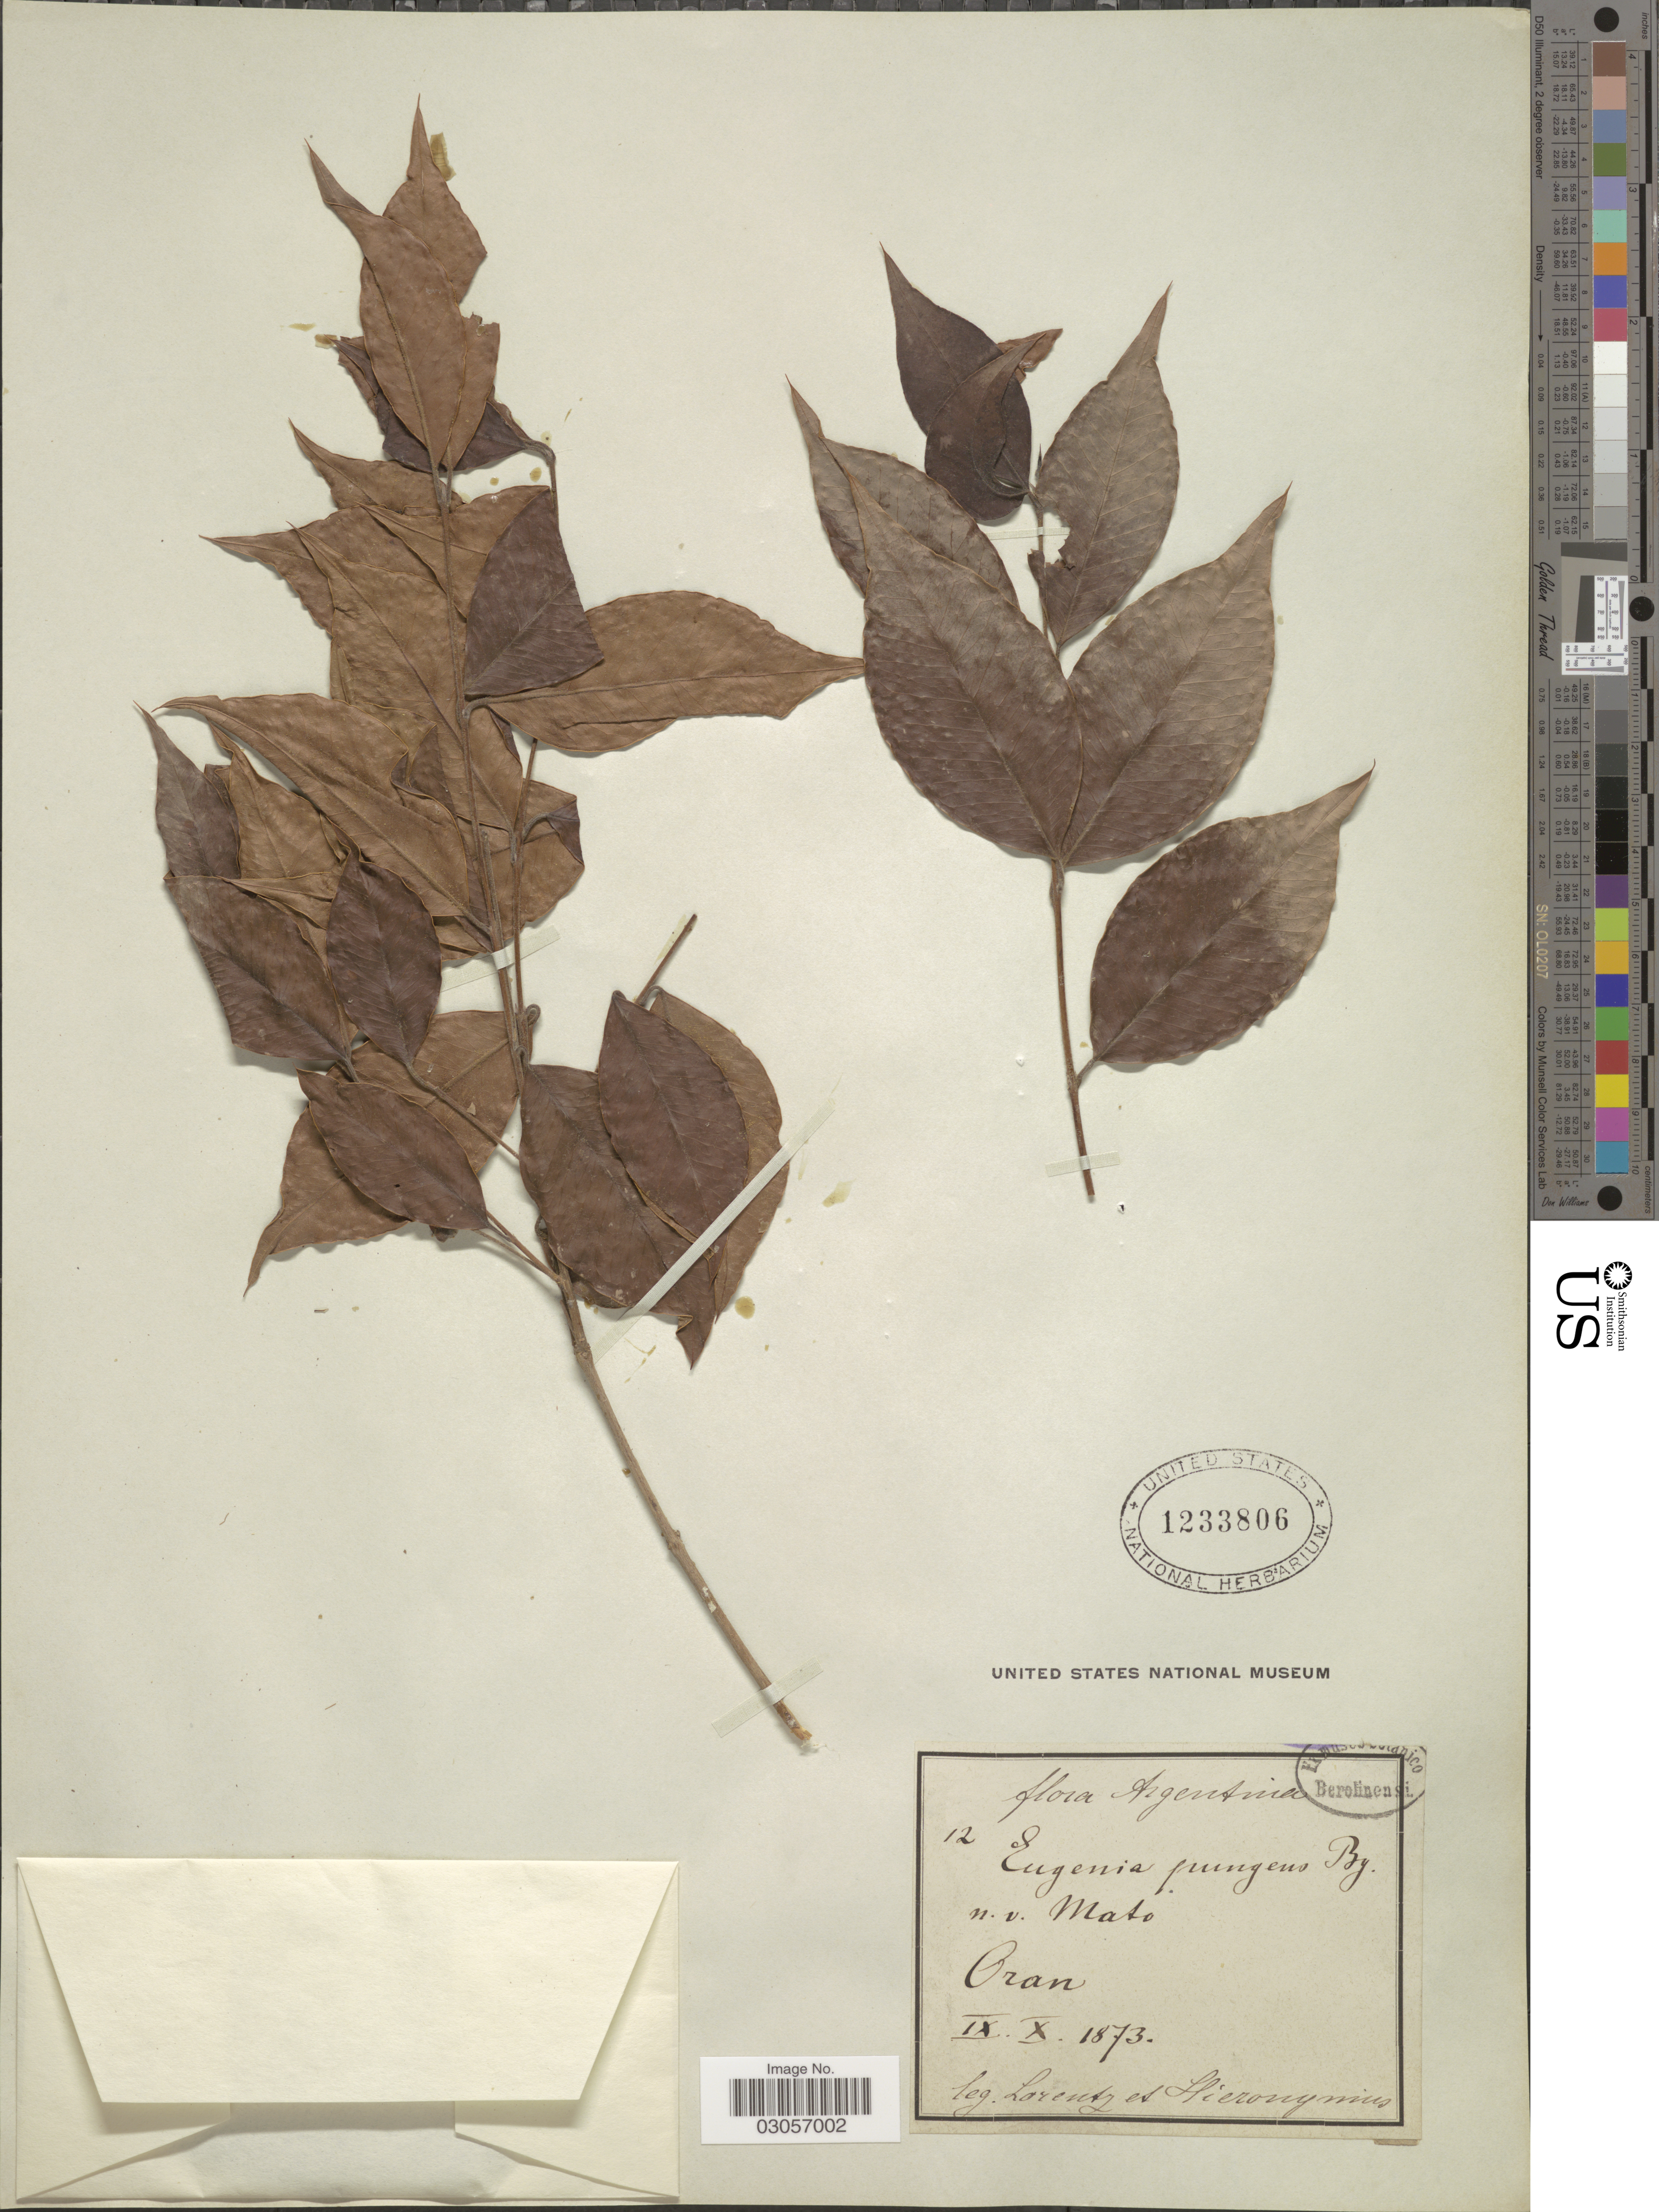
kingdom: Plantae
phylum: Tracheophyta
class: Magnoliopsida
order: Myrtales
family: Myrtaceae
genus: Myrcianthes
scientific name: Myrcianthes pungens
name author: (O. Berg) D. Legrand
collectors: -. Lorentz & -. Hieronymus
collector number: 12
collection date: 1873-09/1873-10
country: Argentina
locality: Oran.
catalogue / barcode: US 1233806